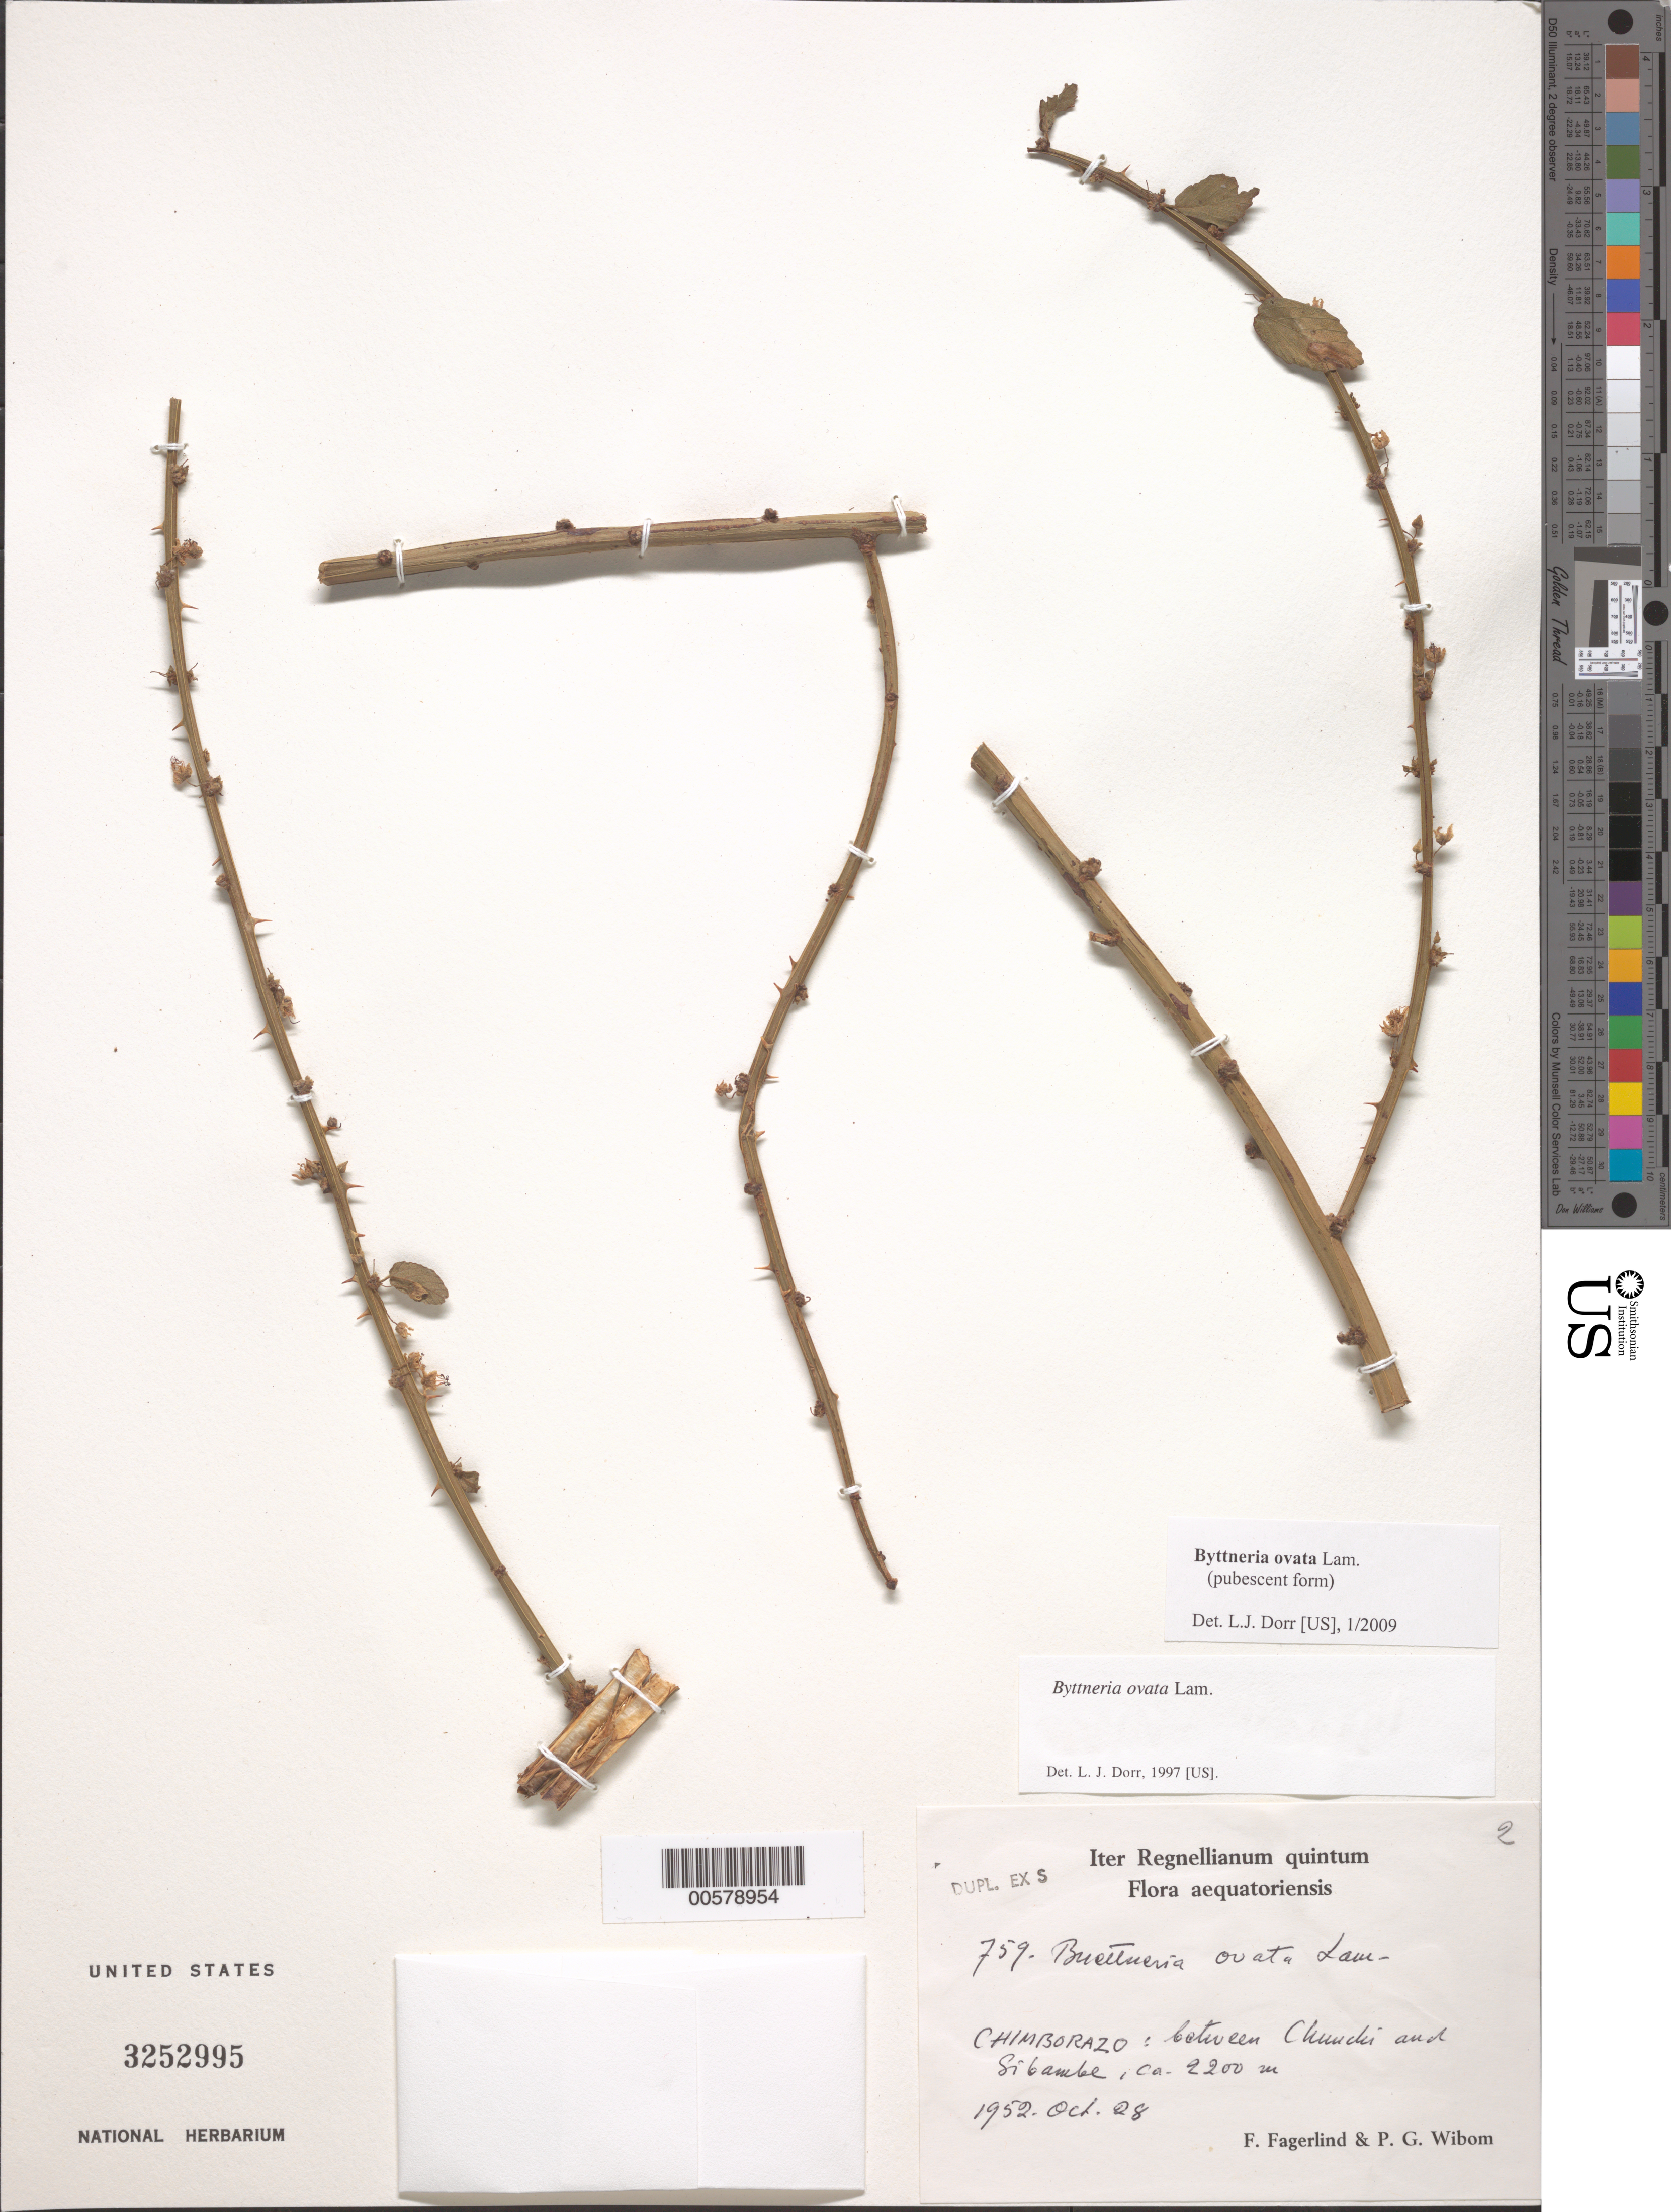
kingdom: Plantae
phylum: Tracheophyta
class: Magnoliopsida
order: Malvales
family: Malvaceae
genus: Byttneria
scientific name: Byttneria ovata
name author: Lam.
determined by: Dorr, L. J., (BOT), Smithsonian Institution - National Museum of Natural History (UNITED STATES)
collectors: F. Fagerlind & P. Wibom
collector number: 759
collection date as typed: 28 Oct 1952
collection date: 1952-10-28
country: Ecuador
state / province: Chimborazo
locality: Between Chunchi and Sibambe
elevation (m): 2200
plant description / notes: S, US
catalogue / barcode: US 3252995